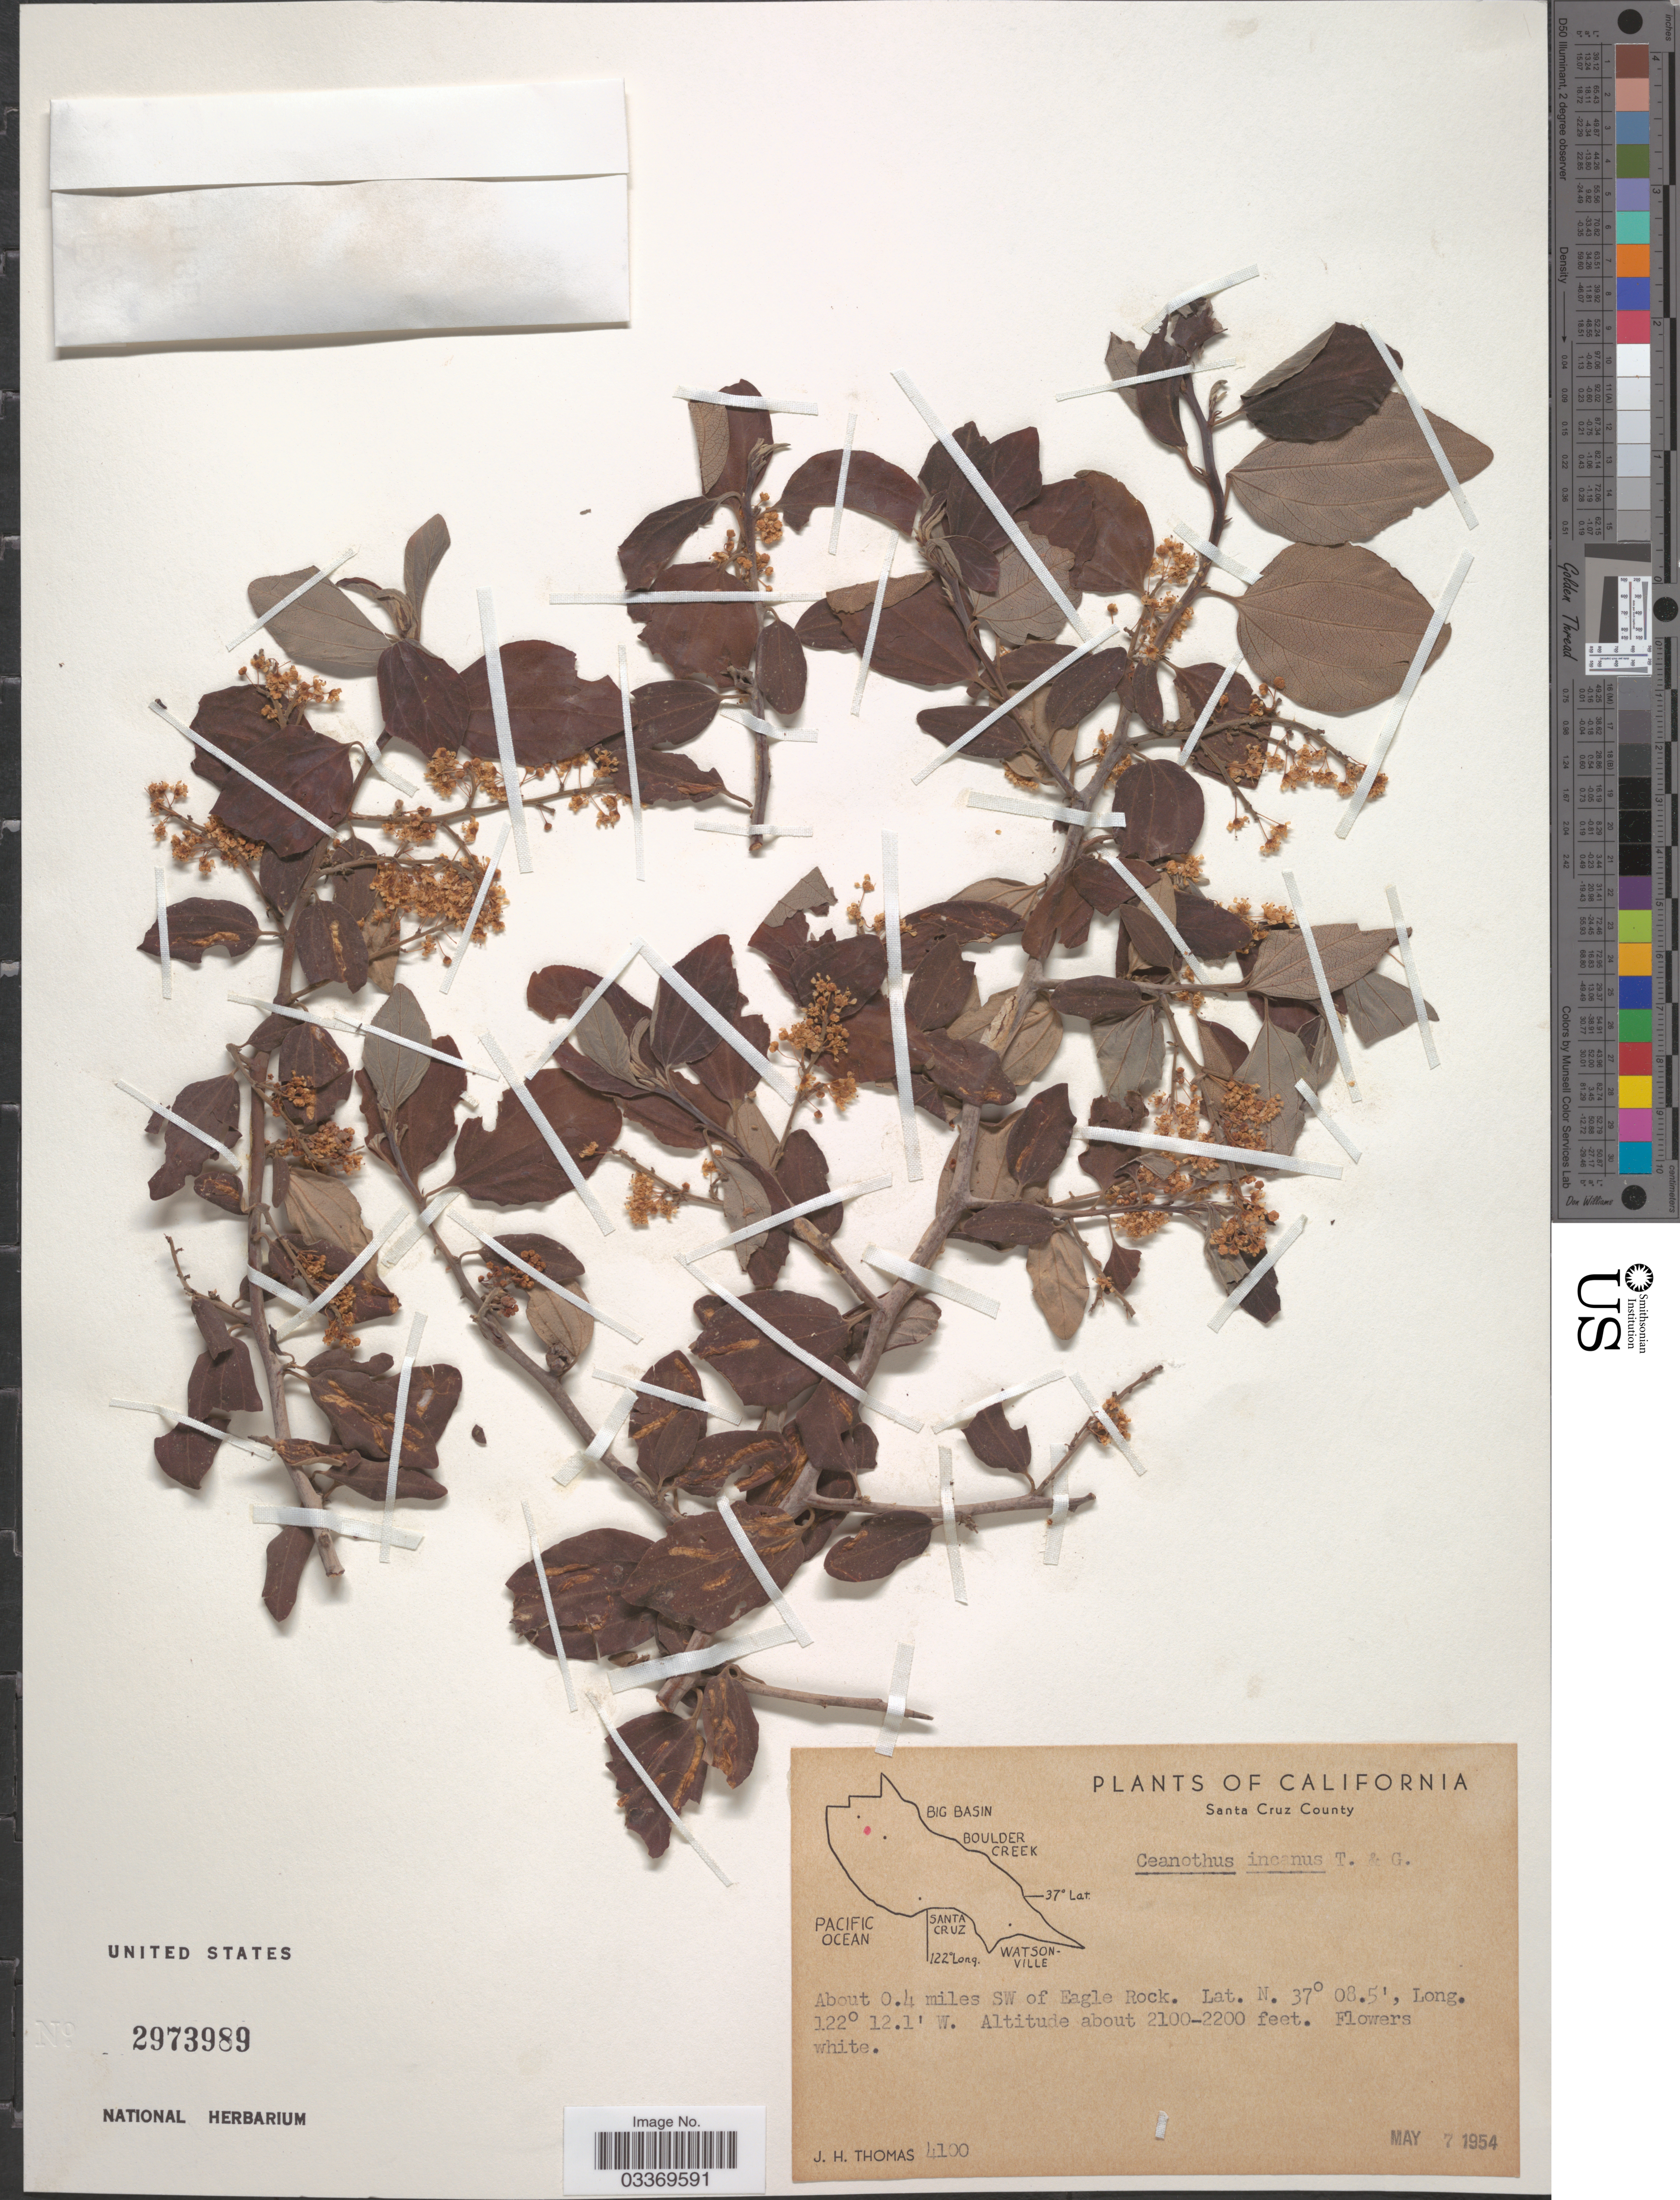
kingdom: Plantae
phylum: Tracheophyta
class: Magnoliopsida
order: Rosales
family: Rhamnaceae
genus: Ceanothus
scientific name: Ceanothus incanus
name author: Torr. & A. Gray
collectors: J. H. Thomas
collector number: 4100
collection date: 1954-05-07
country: United States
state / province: California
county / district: Santa Cruz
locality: Santa Cruz County. About 0.4 miles SW of Eagle Rock.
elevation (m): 640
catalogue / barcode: US 2973989